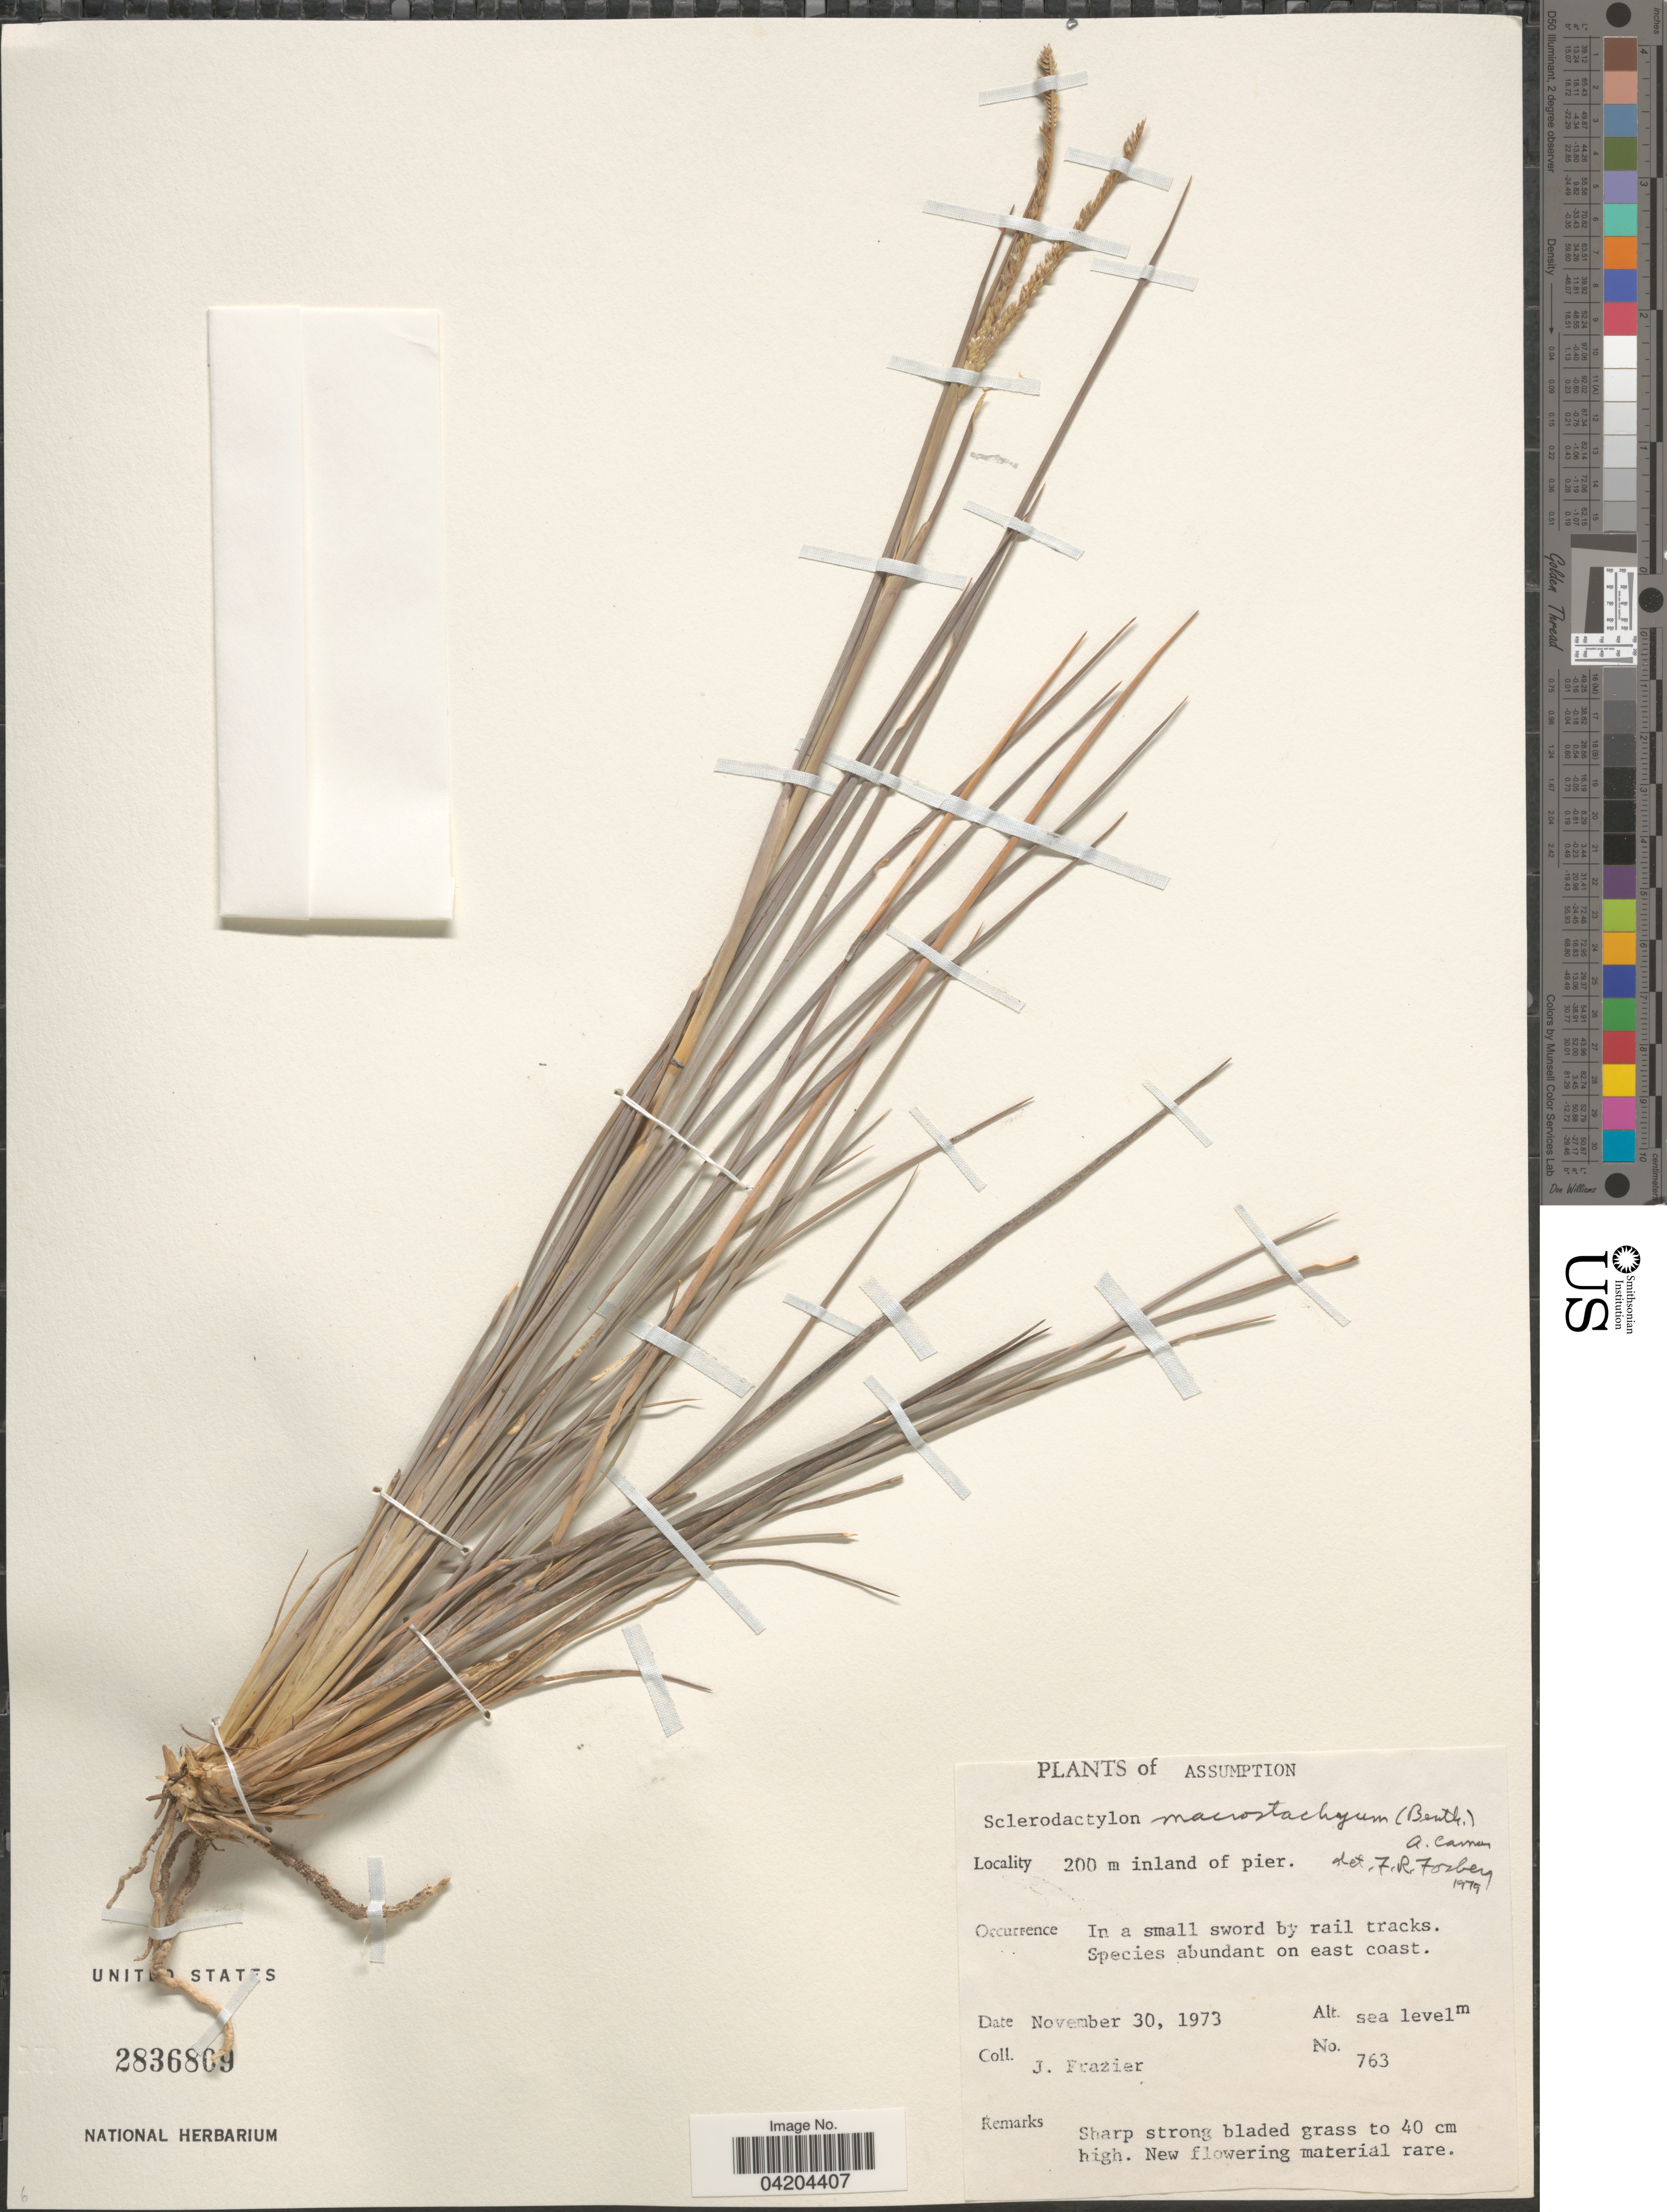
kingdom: Plantae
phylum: Tracheophyta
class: Liliopsida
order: Poales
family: Poaceae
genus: Sclerodactylon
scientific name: Sclerodactylon macrostachyum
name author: (Benth.) A. Camus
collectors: J. Frazier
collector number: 763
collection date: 1973-11-30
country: Seychelles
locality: Assumption. 200 m inland of pier.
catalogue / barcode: US 2836809